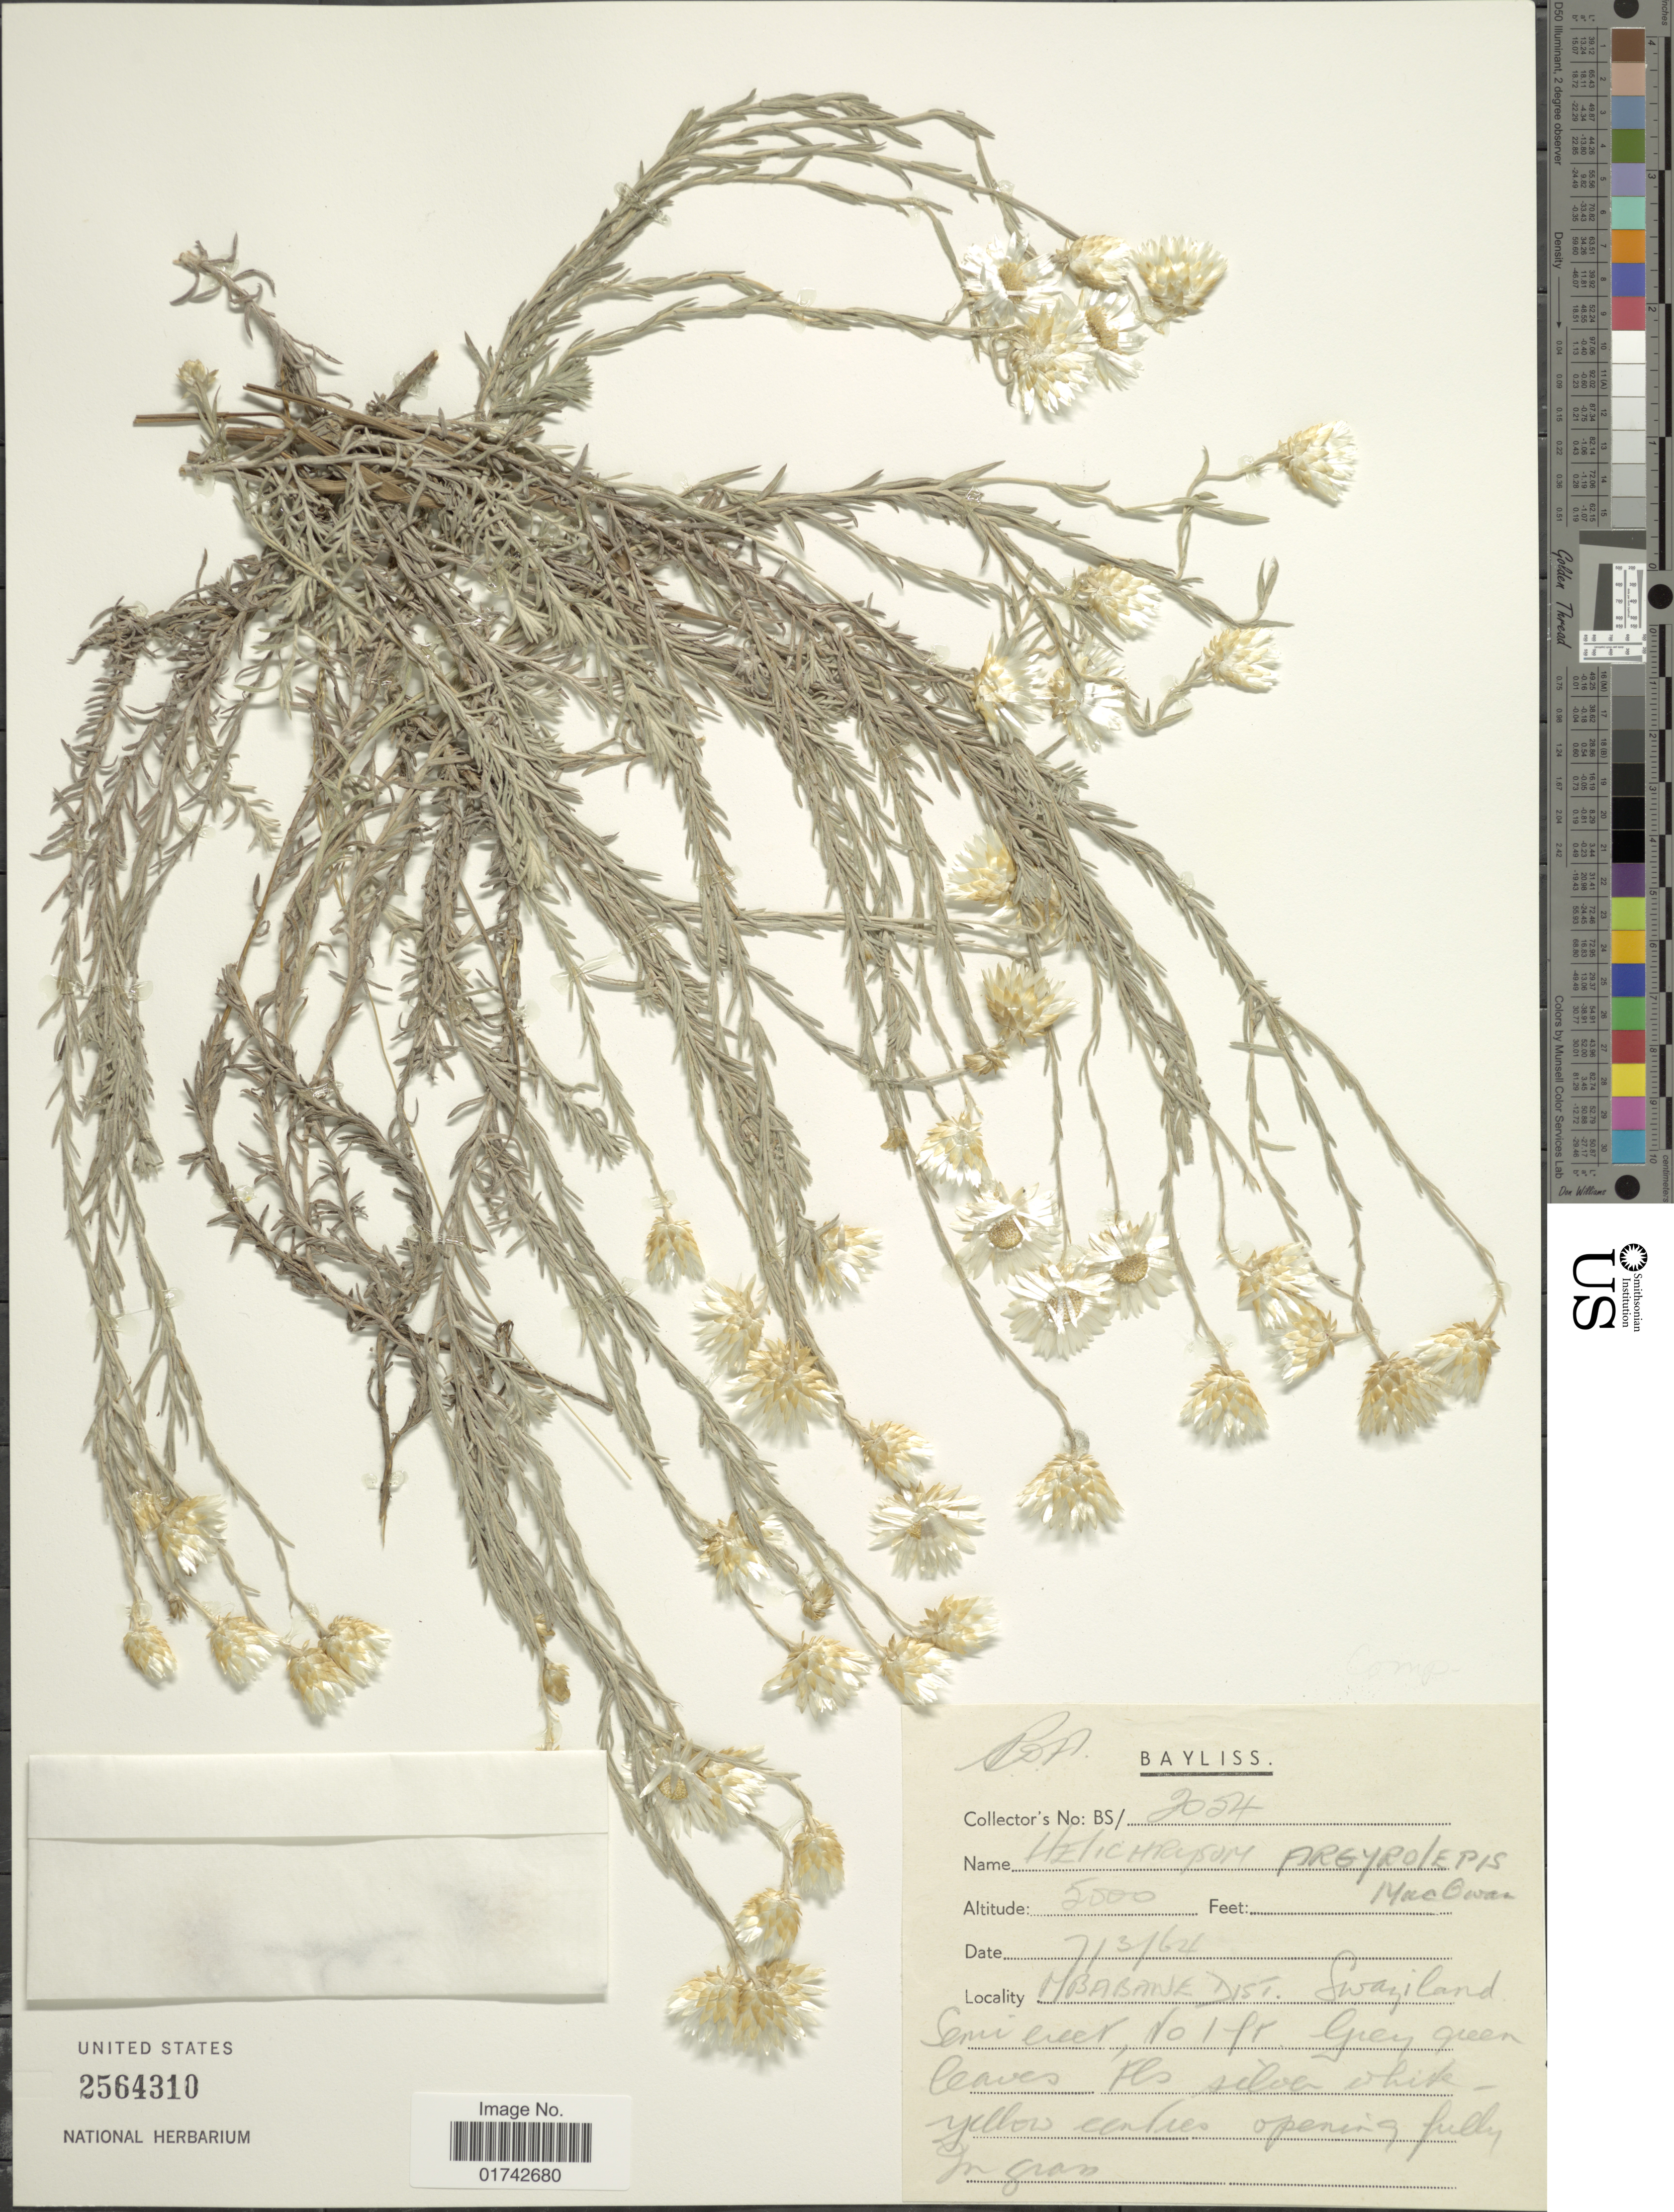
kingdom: Plantae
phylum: Tracheophyta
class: Magnoliopsida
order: Asterales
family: Asteraceae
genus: Helichrysum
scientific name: Helichrysum argyrolepis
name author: MacOwan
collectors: R. Bayliss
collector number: BS/3054*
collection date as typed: Transcribed d/m/y: 7/3/64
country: Eswatini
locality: Mbabank Dist. [interpreted]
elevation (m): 1524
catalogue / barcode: US 2564310